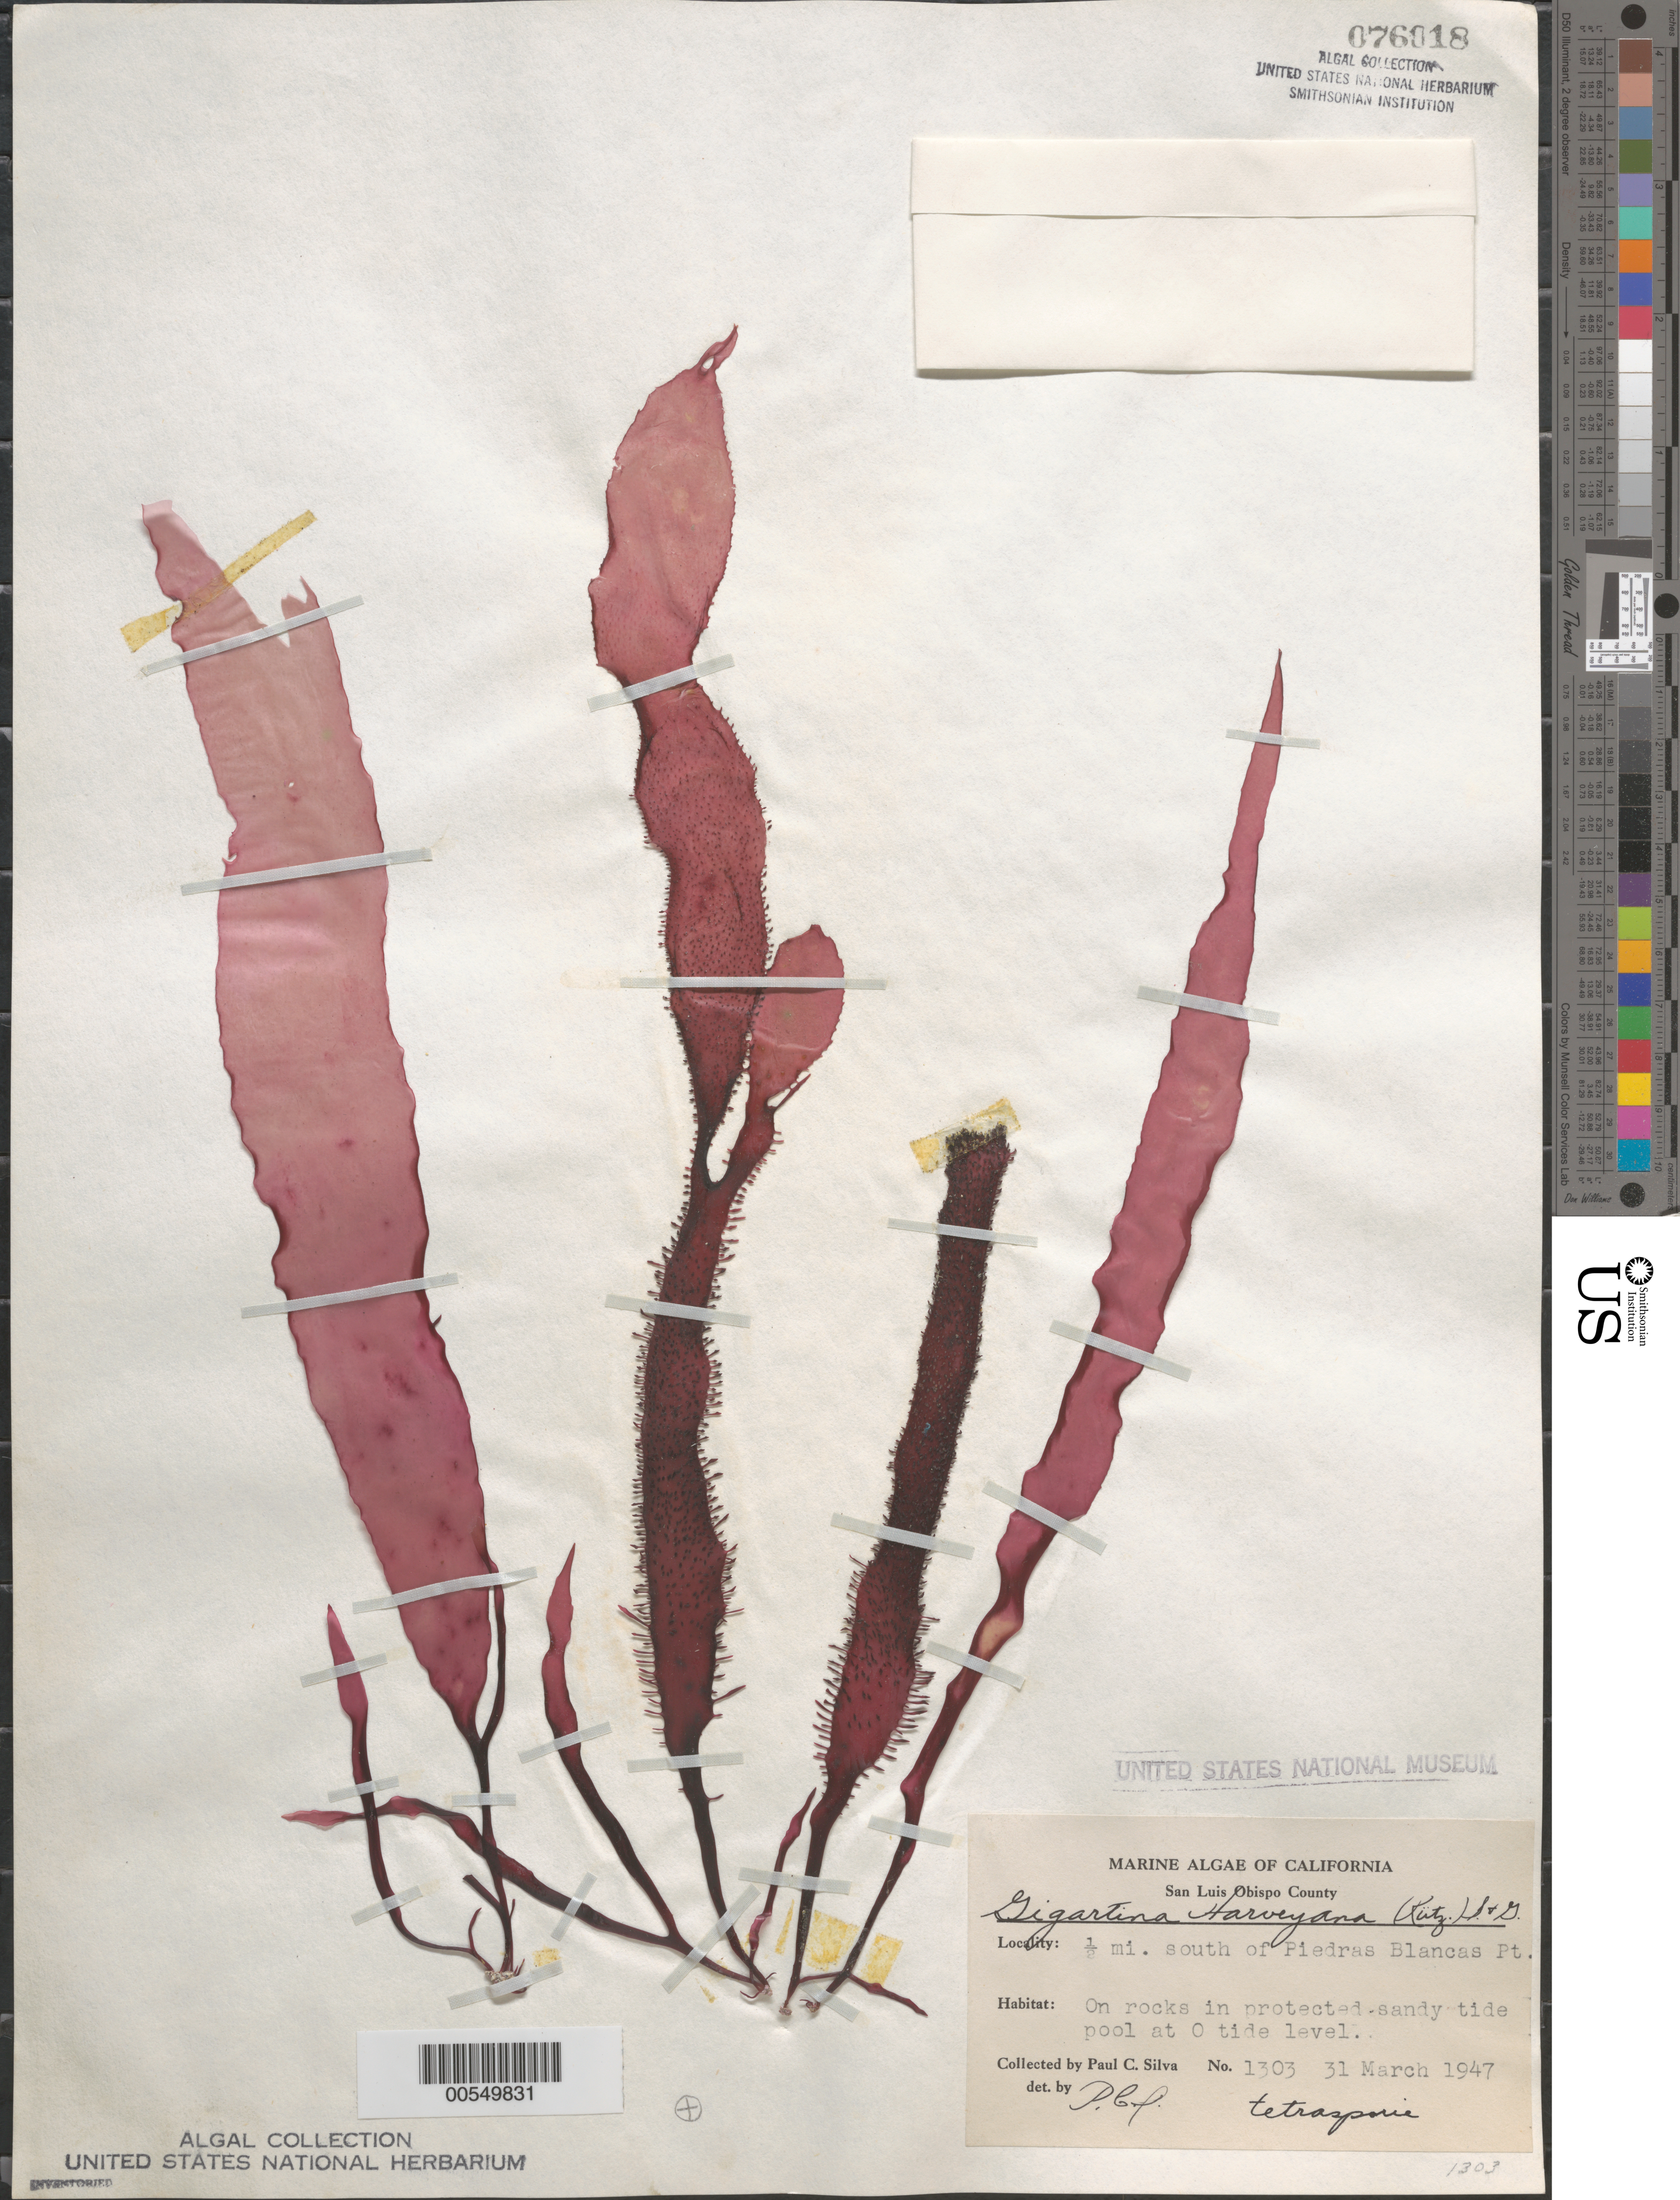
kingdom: Plantae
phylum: Rhodophyta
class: Florideophyceae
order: Gigartinales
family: Gigartinaceae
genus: Chondracanthus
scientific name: Chondracanthus harveyanus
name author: (Kütz.) Guiry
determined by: Algae name updating Project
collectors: P. C. Silva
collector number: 1303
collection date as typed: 31 Mar 1947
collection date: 1947-03-31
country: United States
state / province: California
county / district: San Luis Obispo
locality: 0.5 mile south of Piedras Blancas Point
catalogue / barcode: US 76018